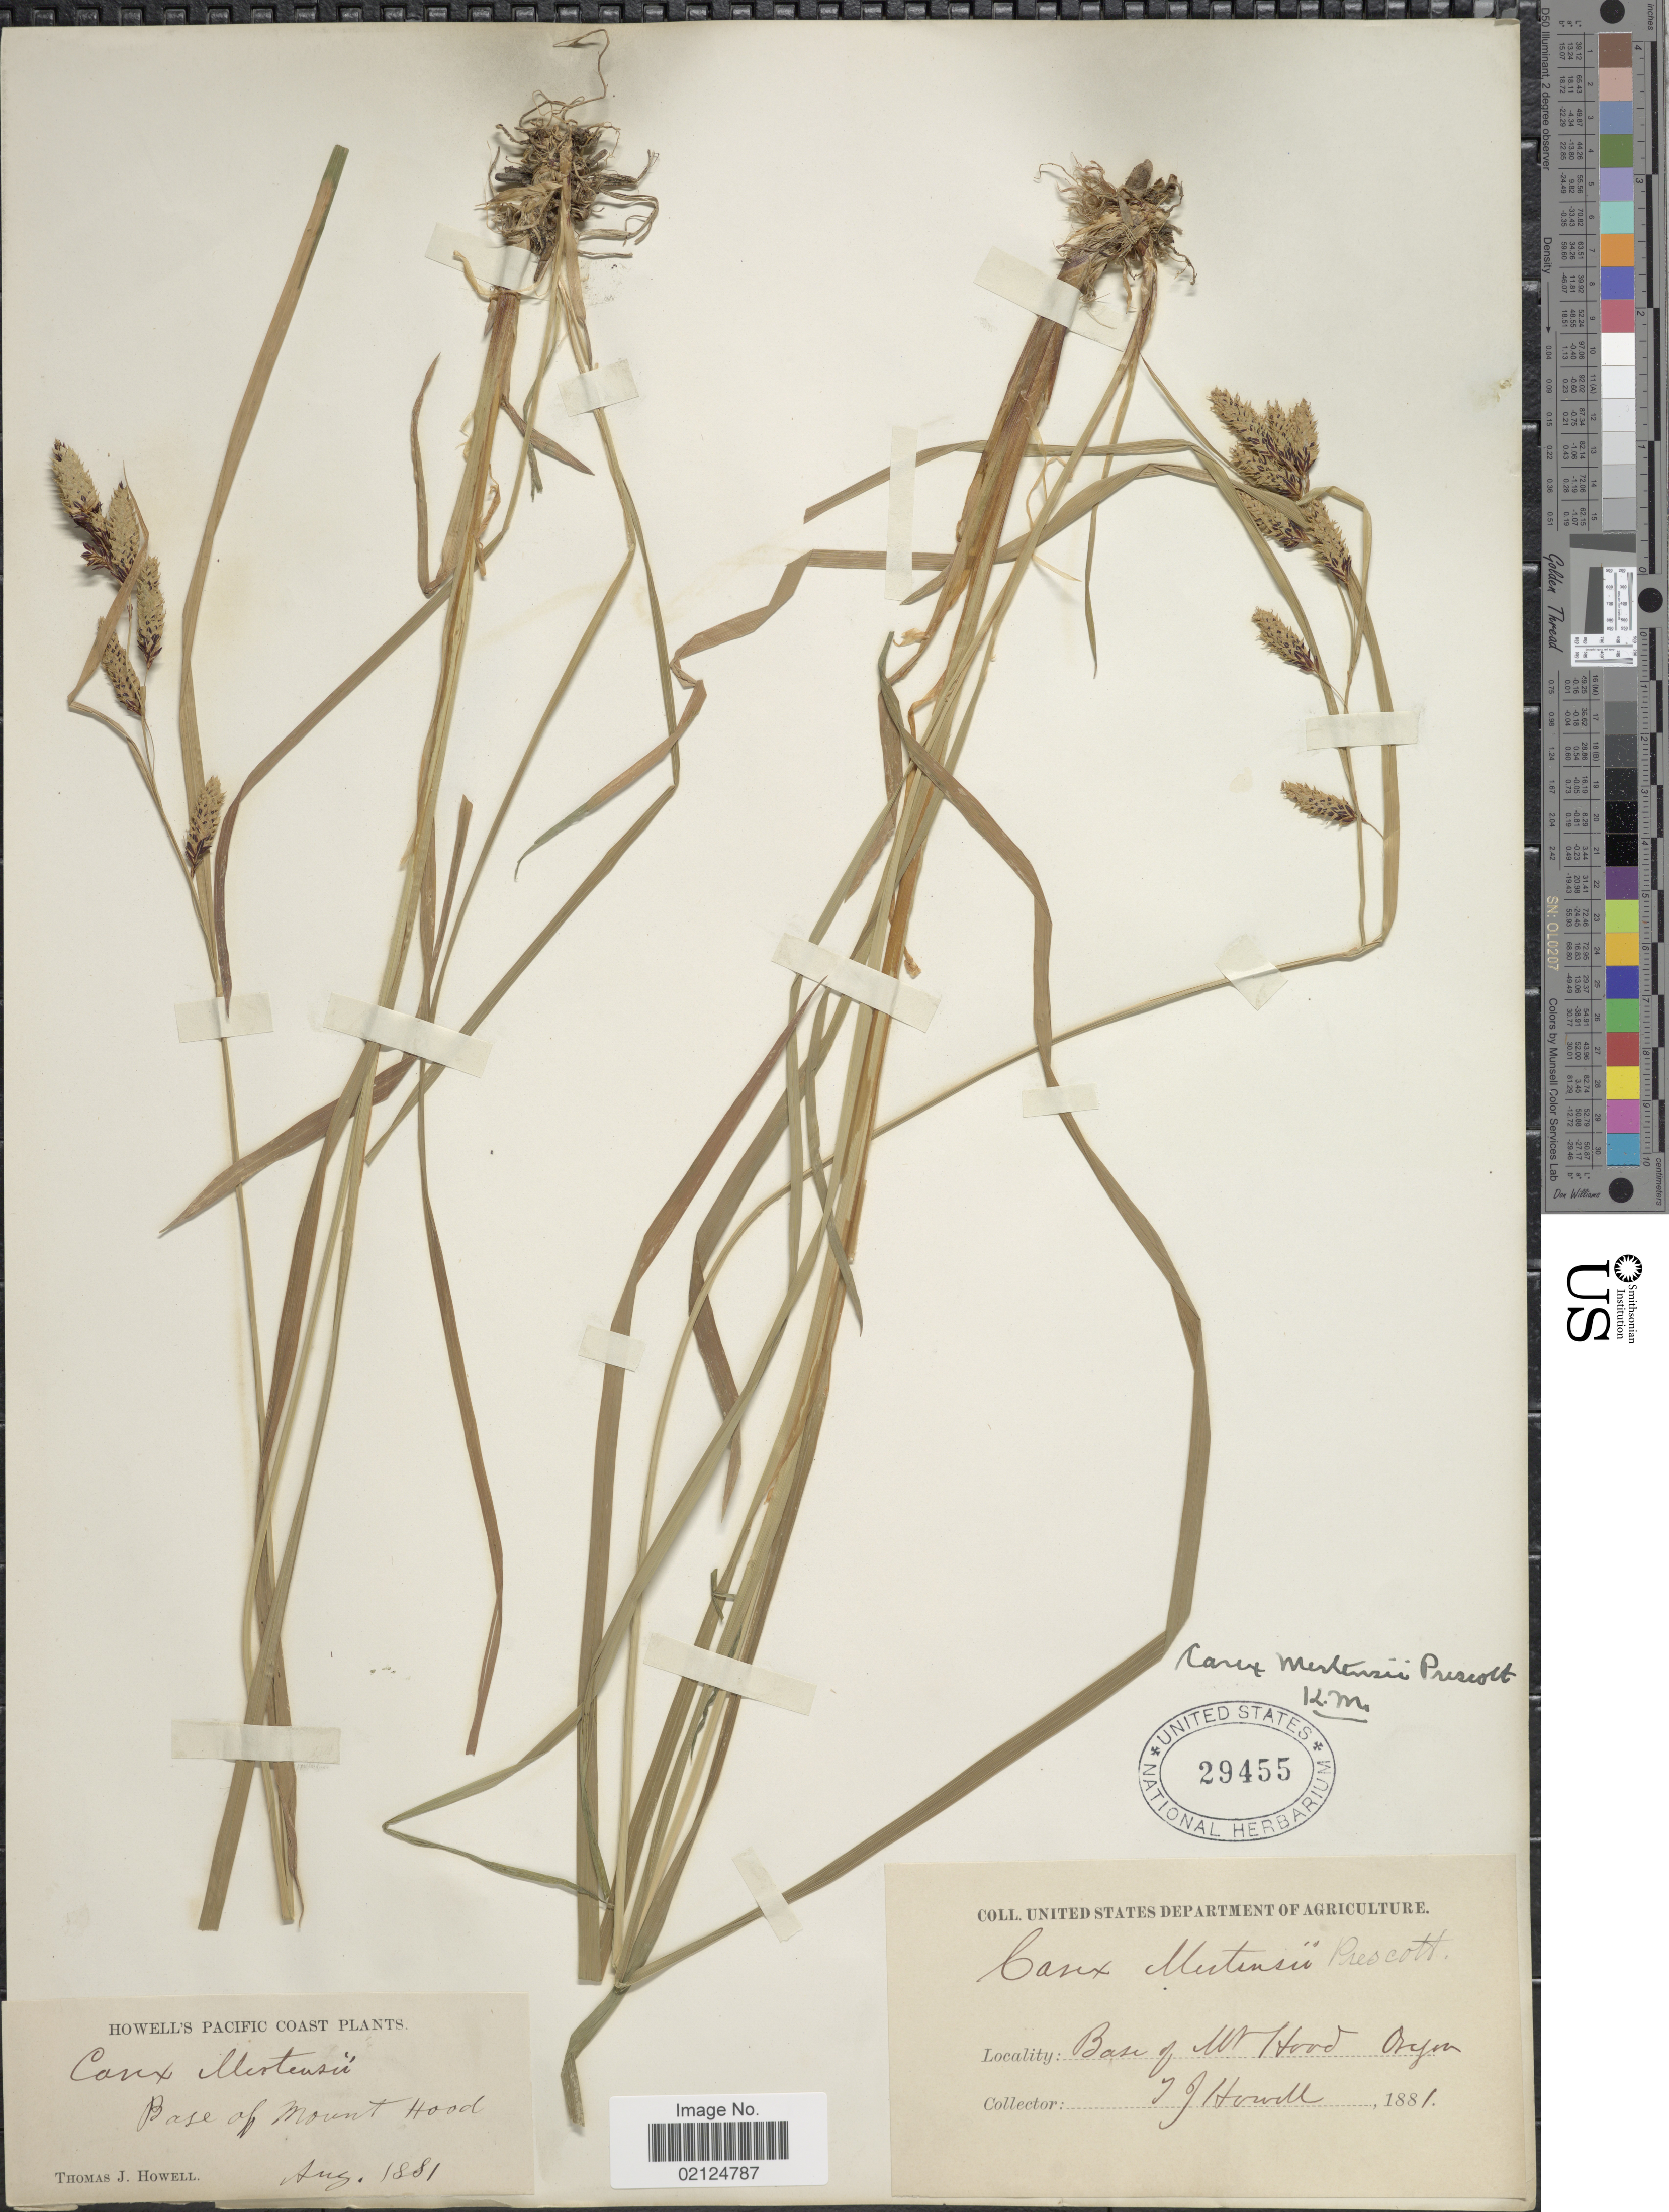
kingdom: Plantae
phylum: Tracheophyta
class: Liliopsida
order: Poales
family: Cyperaceae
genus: Carex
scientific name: Carex mertensii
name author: J.D. Prescott ex Bong.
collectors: T. J. Howell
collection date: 1881-08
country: United States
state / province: Oregon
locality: Pacific Coast, Base of Mt Hood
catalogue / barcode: US 29455